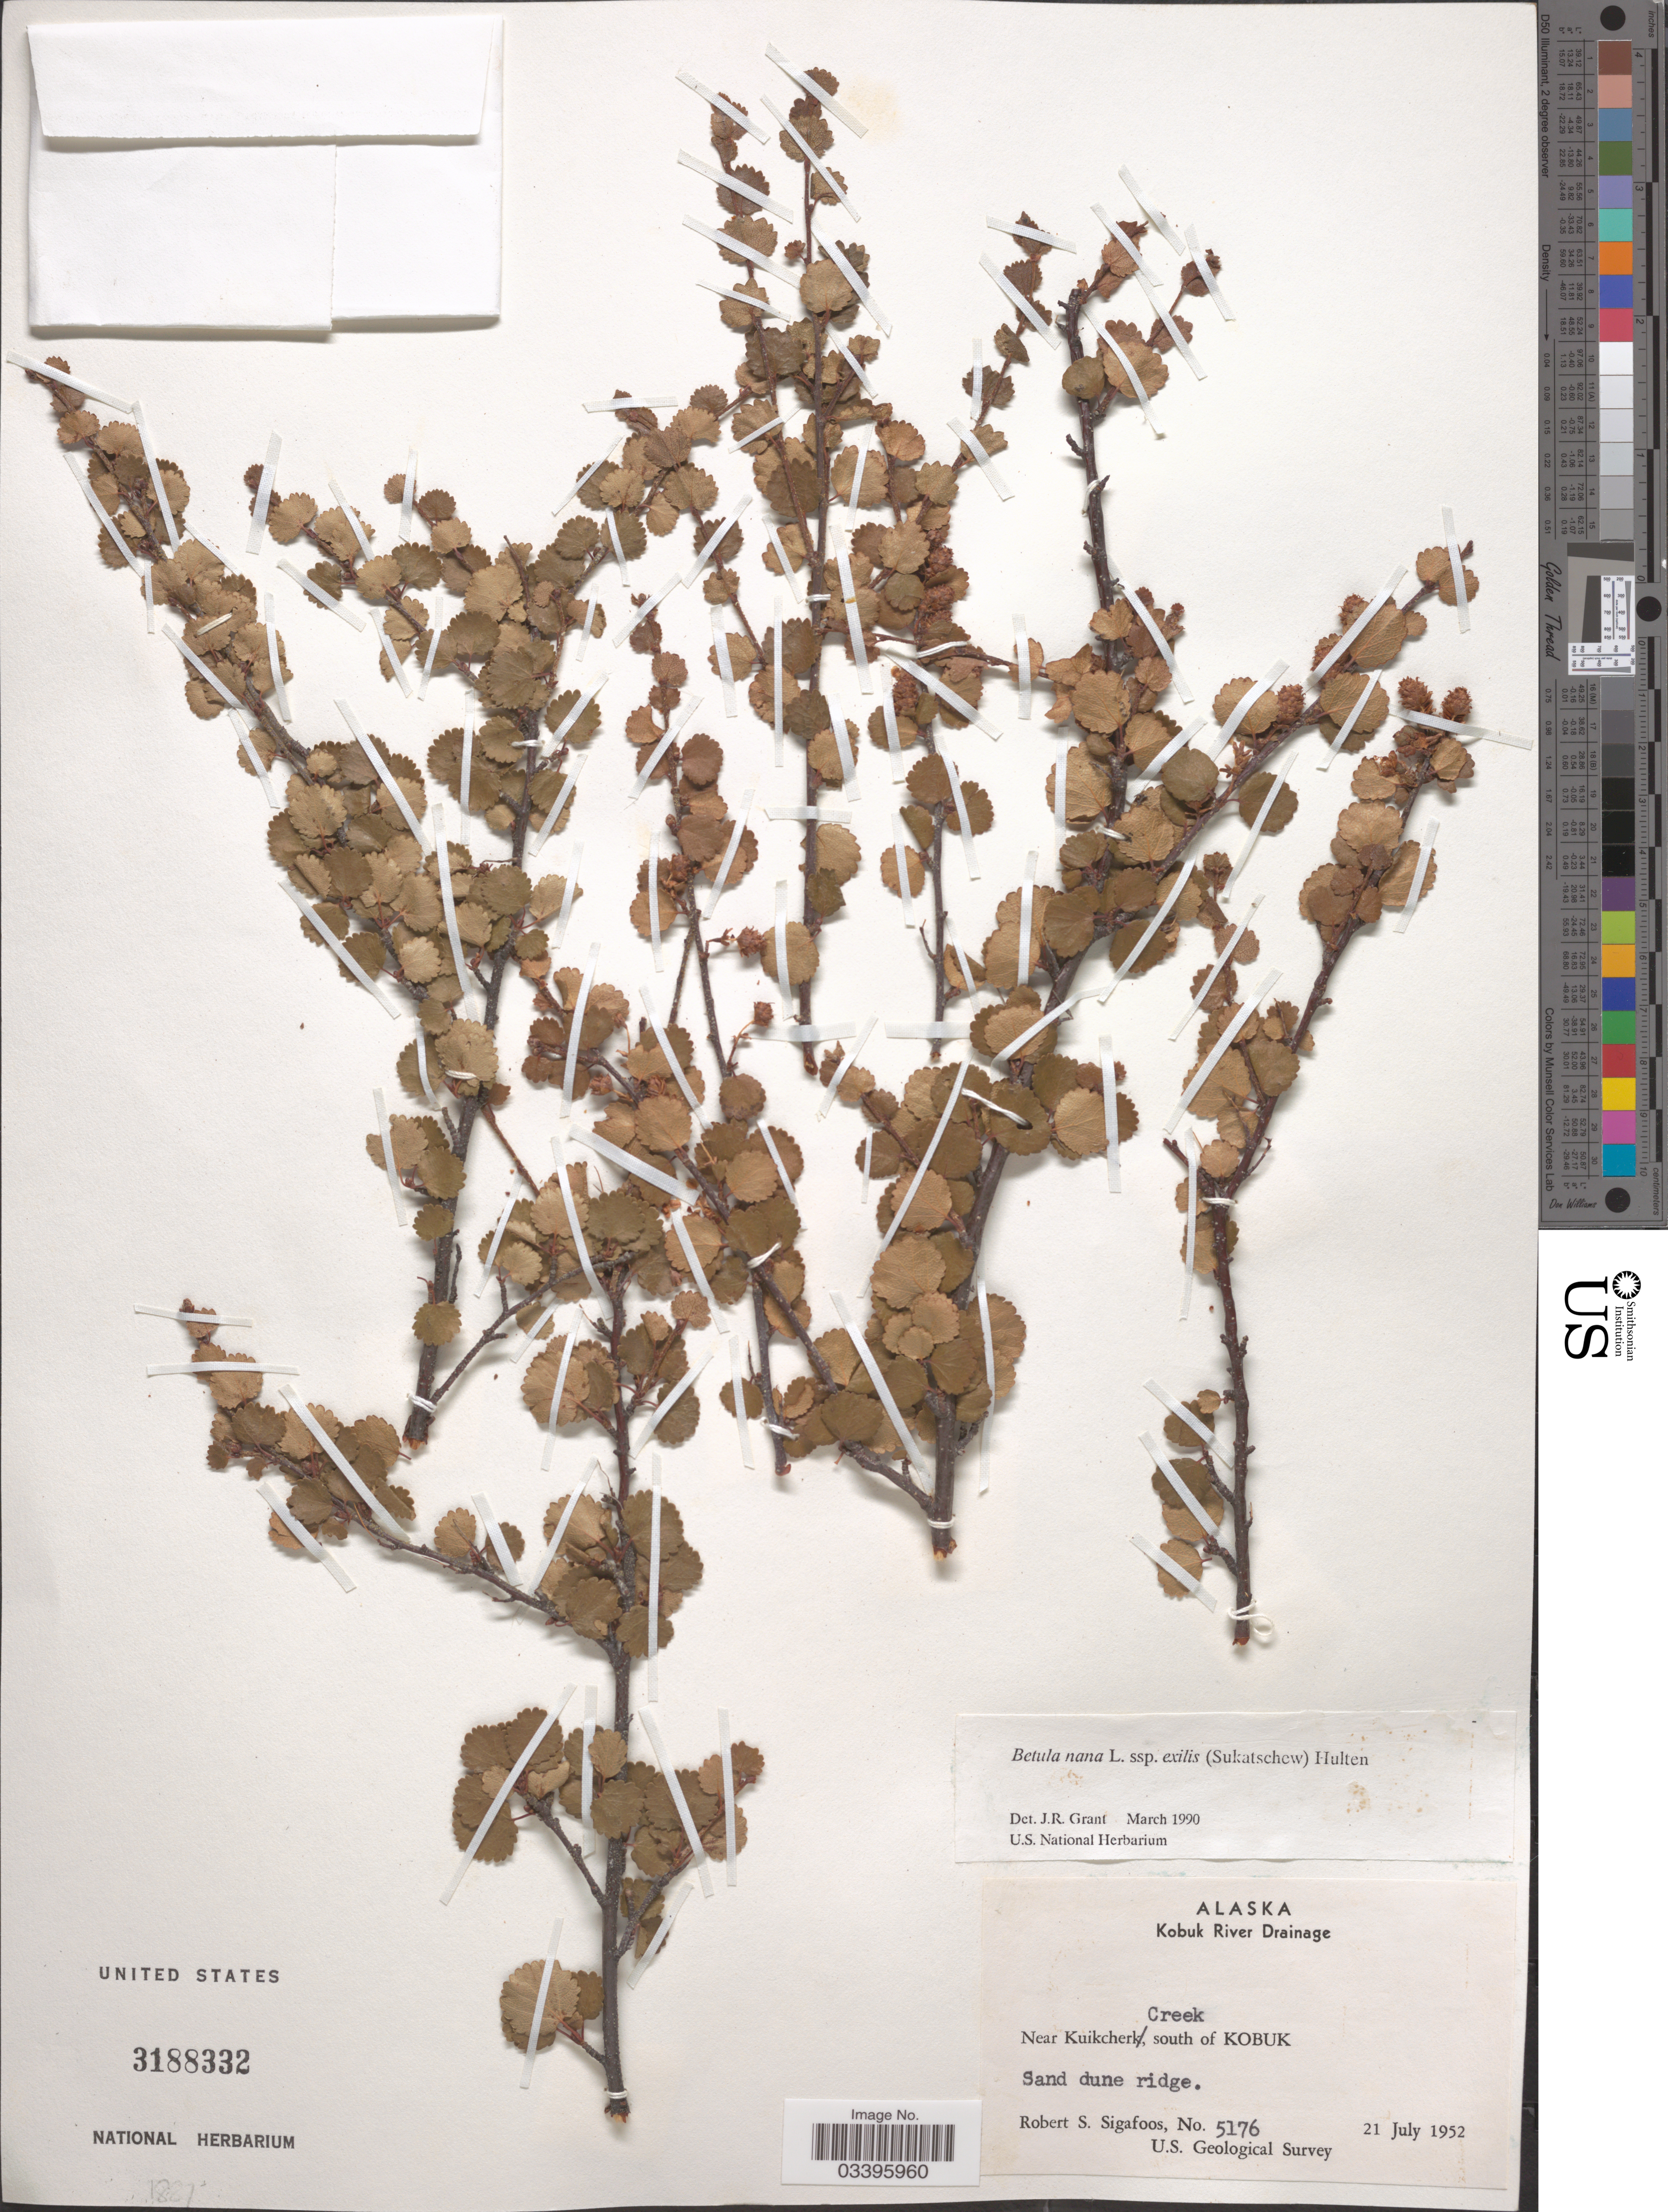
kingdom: Plantae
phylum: Tracheophyta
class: Magnoliopsida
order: Fagales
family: Betulaceae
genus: Betula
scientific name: Betula nana subsp. exilis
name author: L.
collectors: R. Sigafoos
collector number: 5176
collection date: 1952-07-21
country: United States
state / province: Alaska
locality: Kobuk River Drainage. Near Kuikcherk Creek, south of Kobuk. Sand dune ridge.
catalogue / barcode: US 3188332